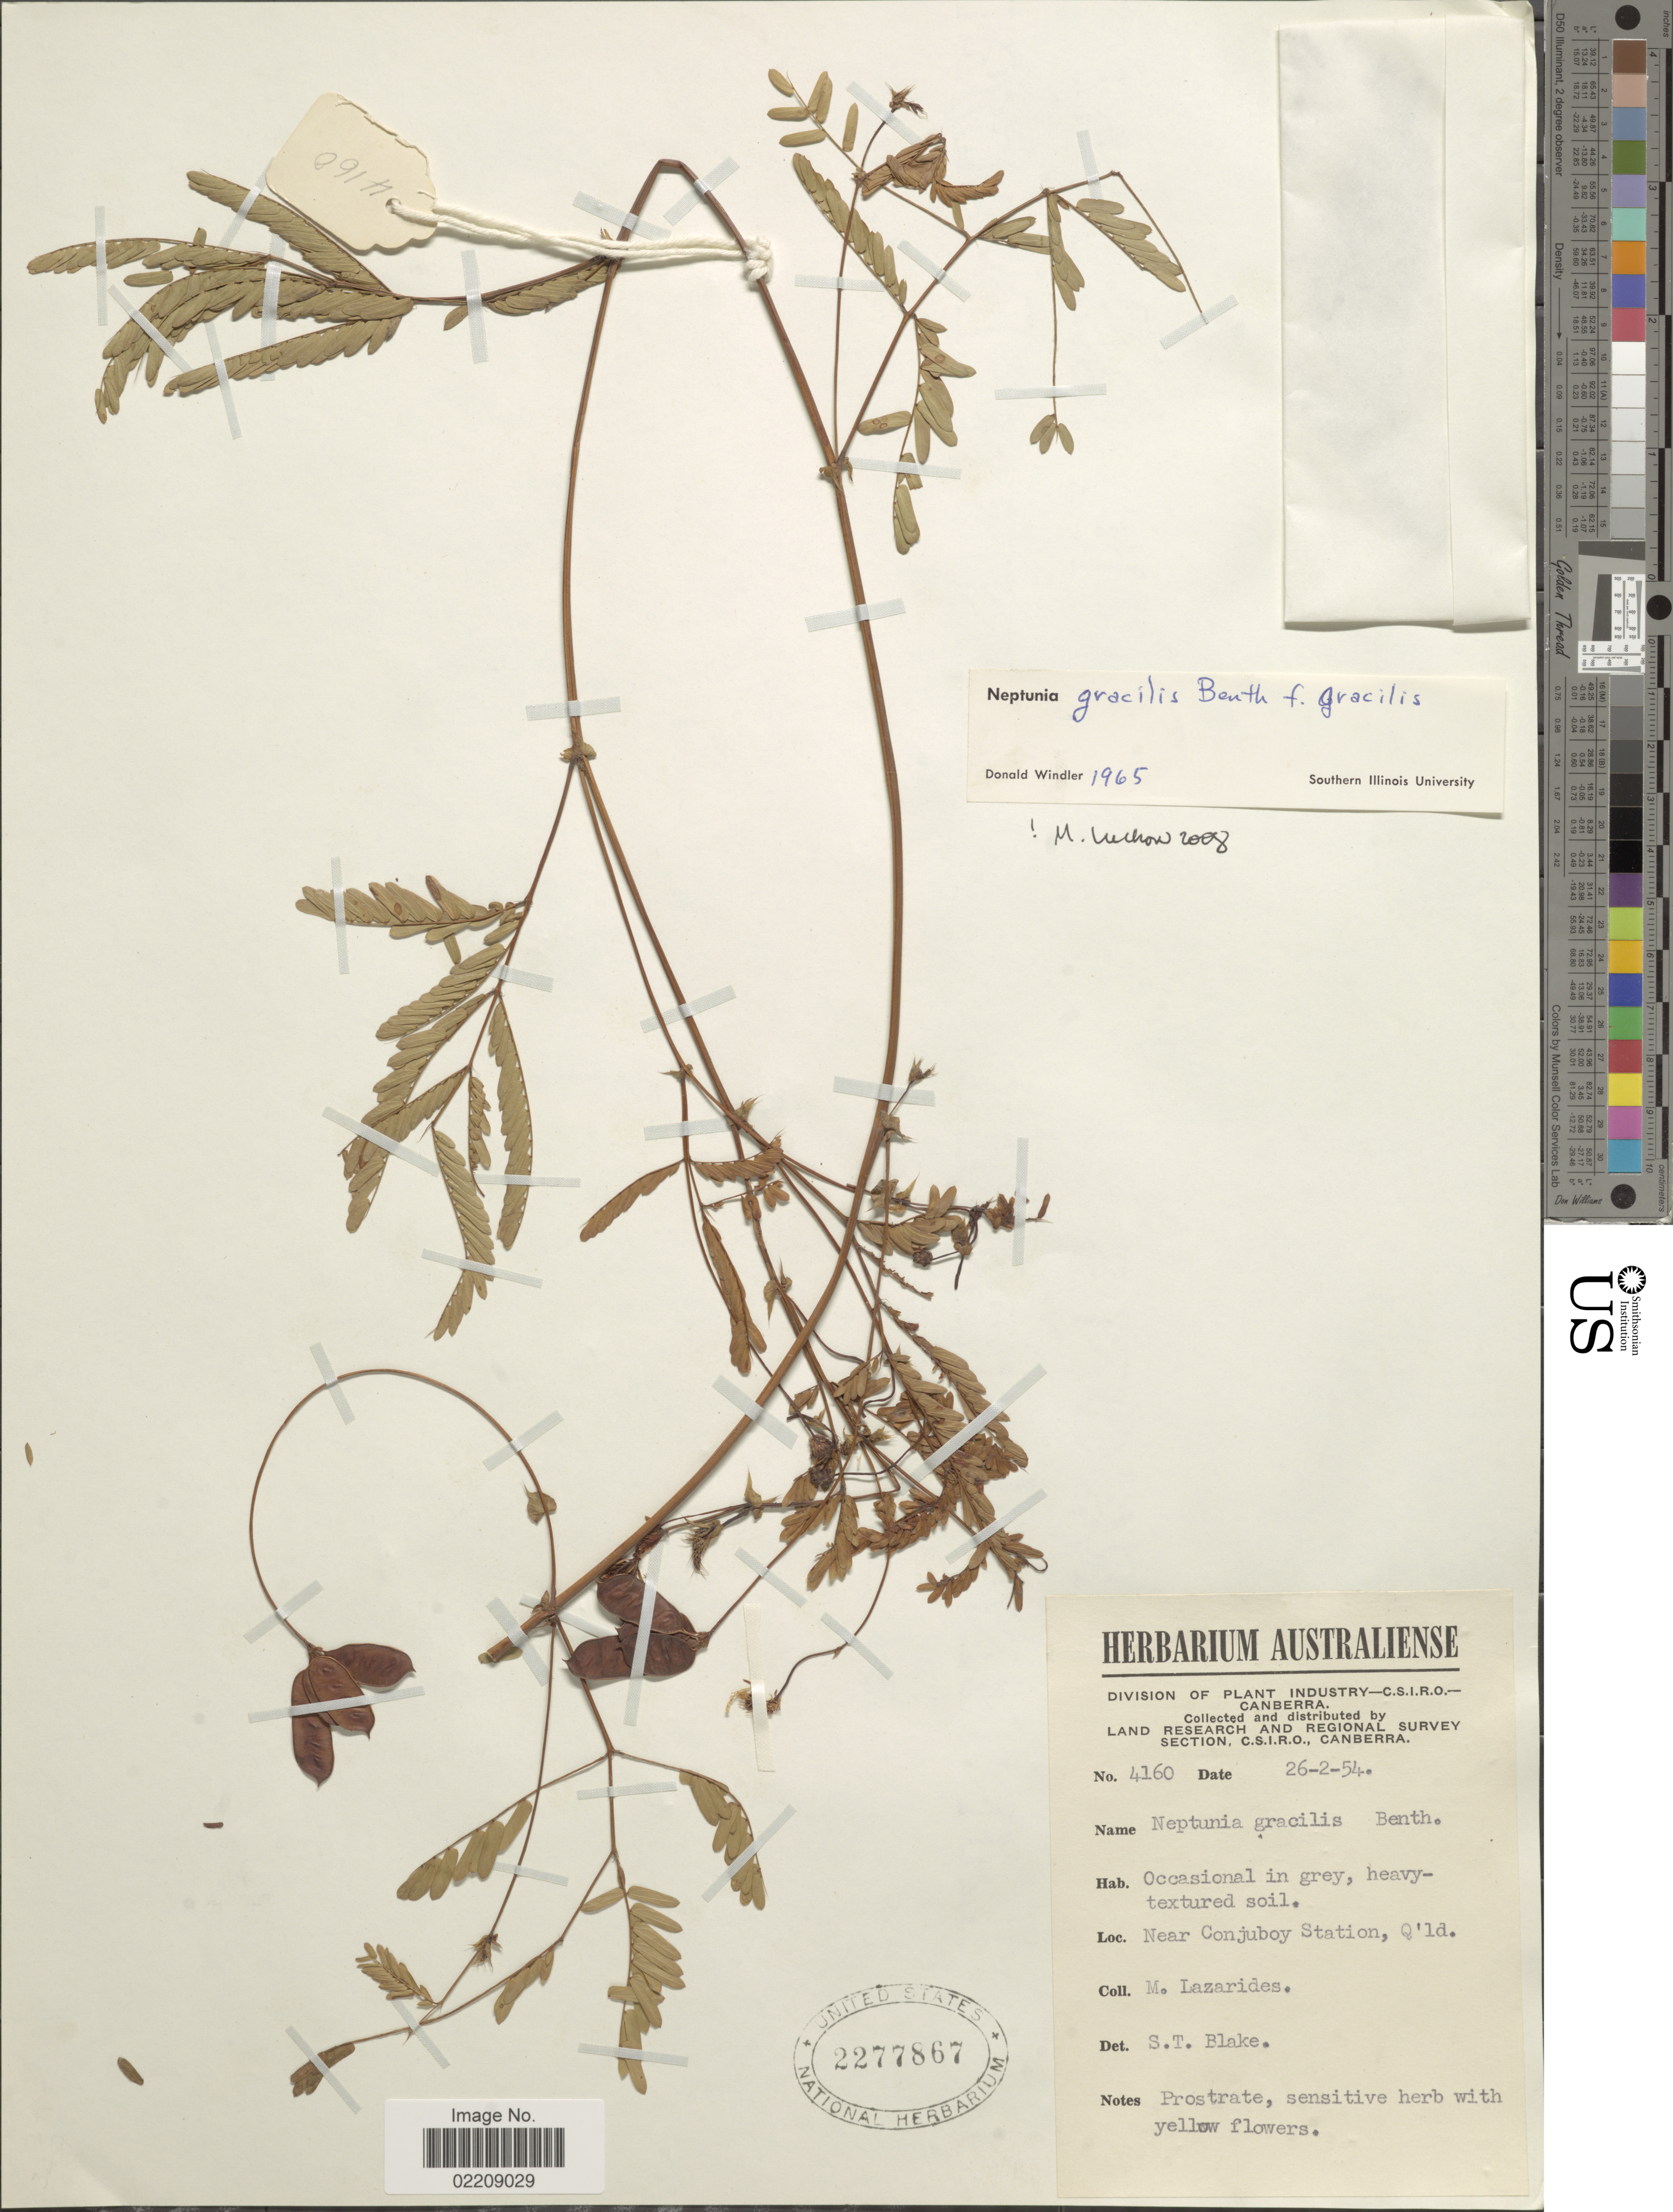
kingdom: Plantae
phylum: Tracheophyta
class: Magnoliopsida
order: Fabales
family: Fabaceae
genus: Neptunia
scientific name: Neptunia gracilis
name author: Benth.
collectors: S. T. Blake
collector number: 4160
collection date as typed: Transcribed d/m/y: 26/2/54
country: Australia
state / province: Queensland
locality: Near Conjuboy Station, Q'ld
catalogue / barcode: US 2277867